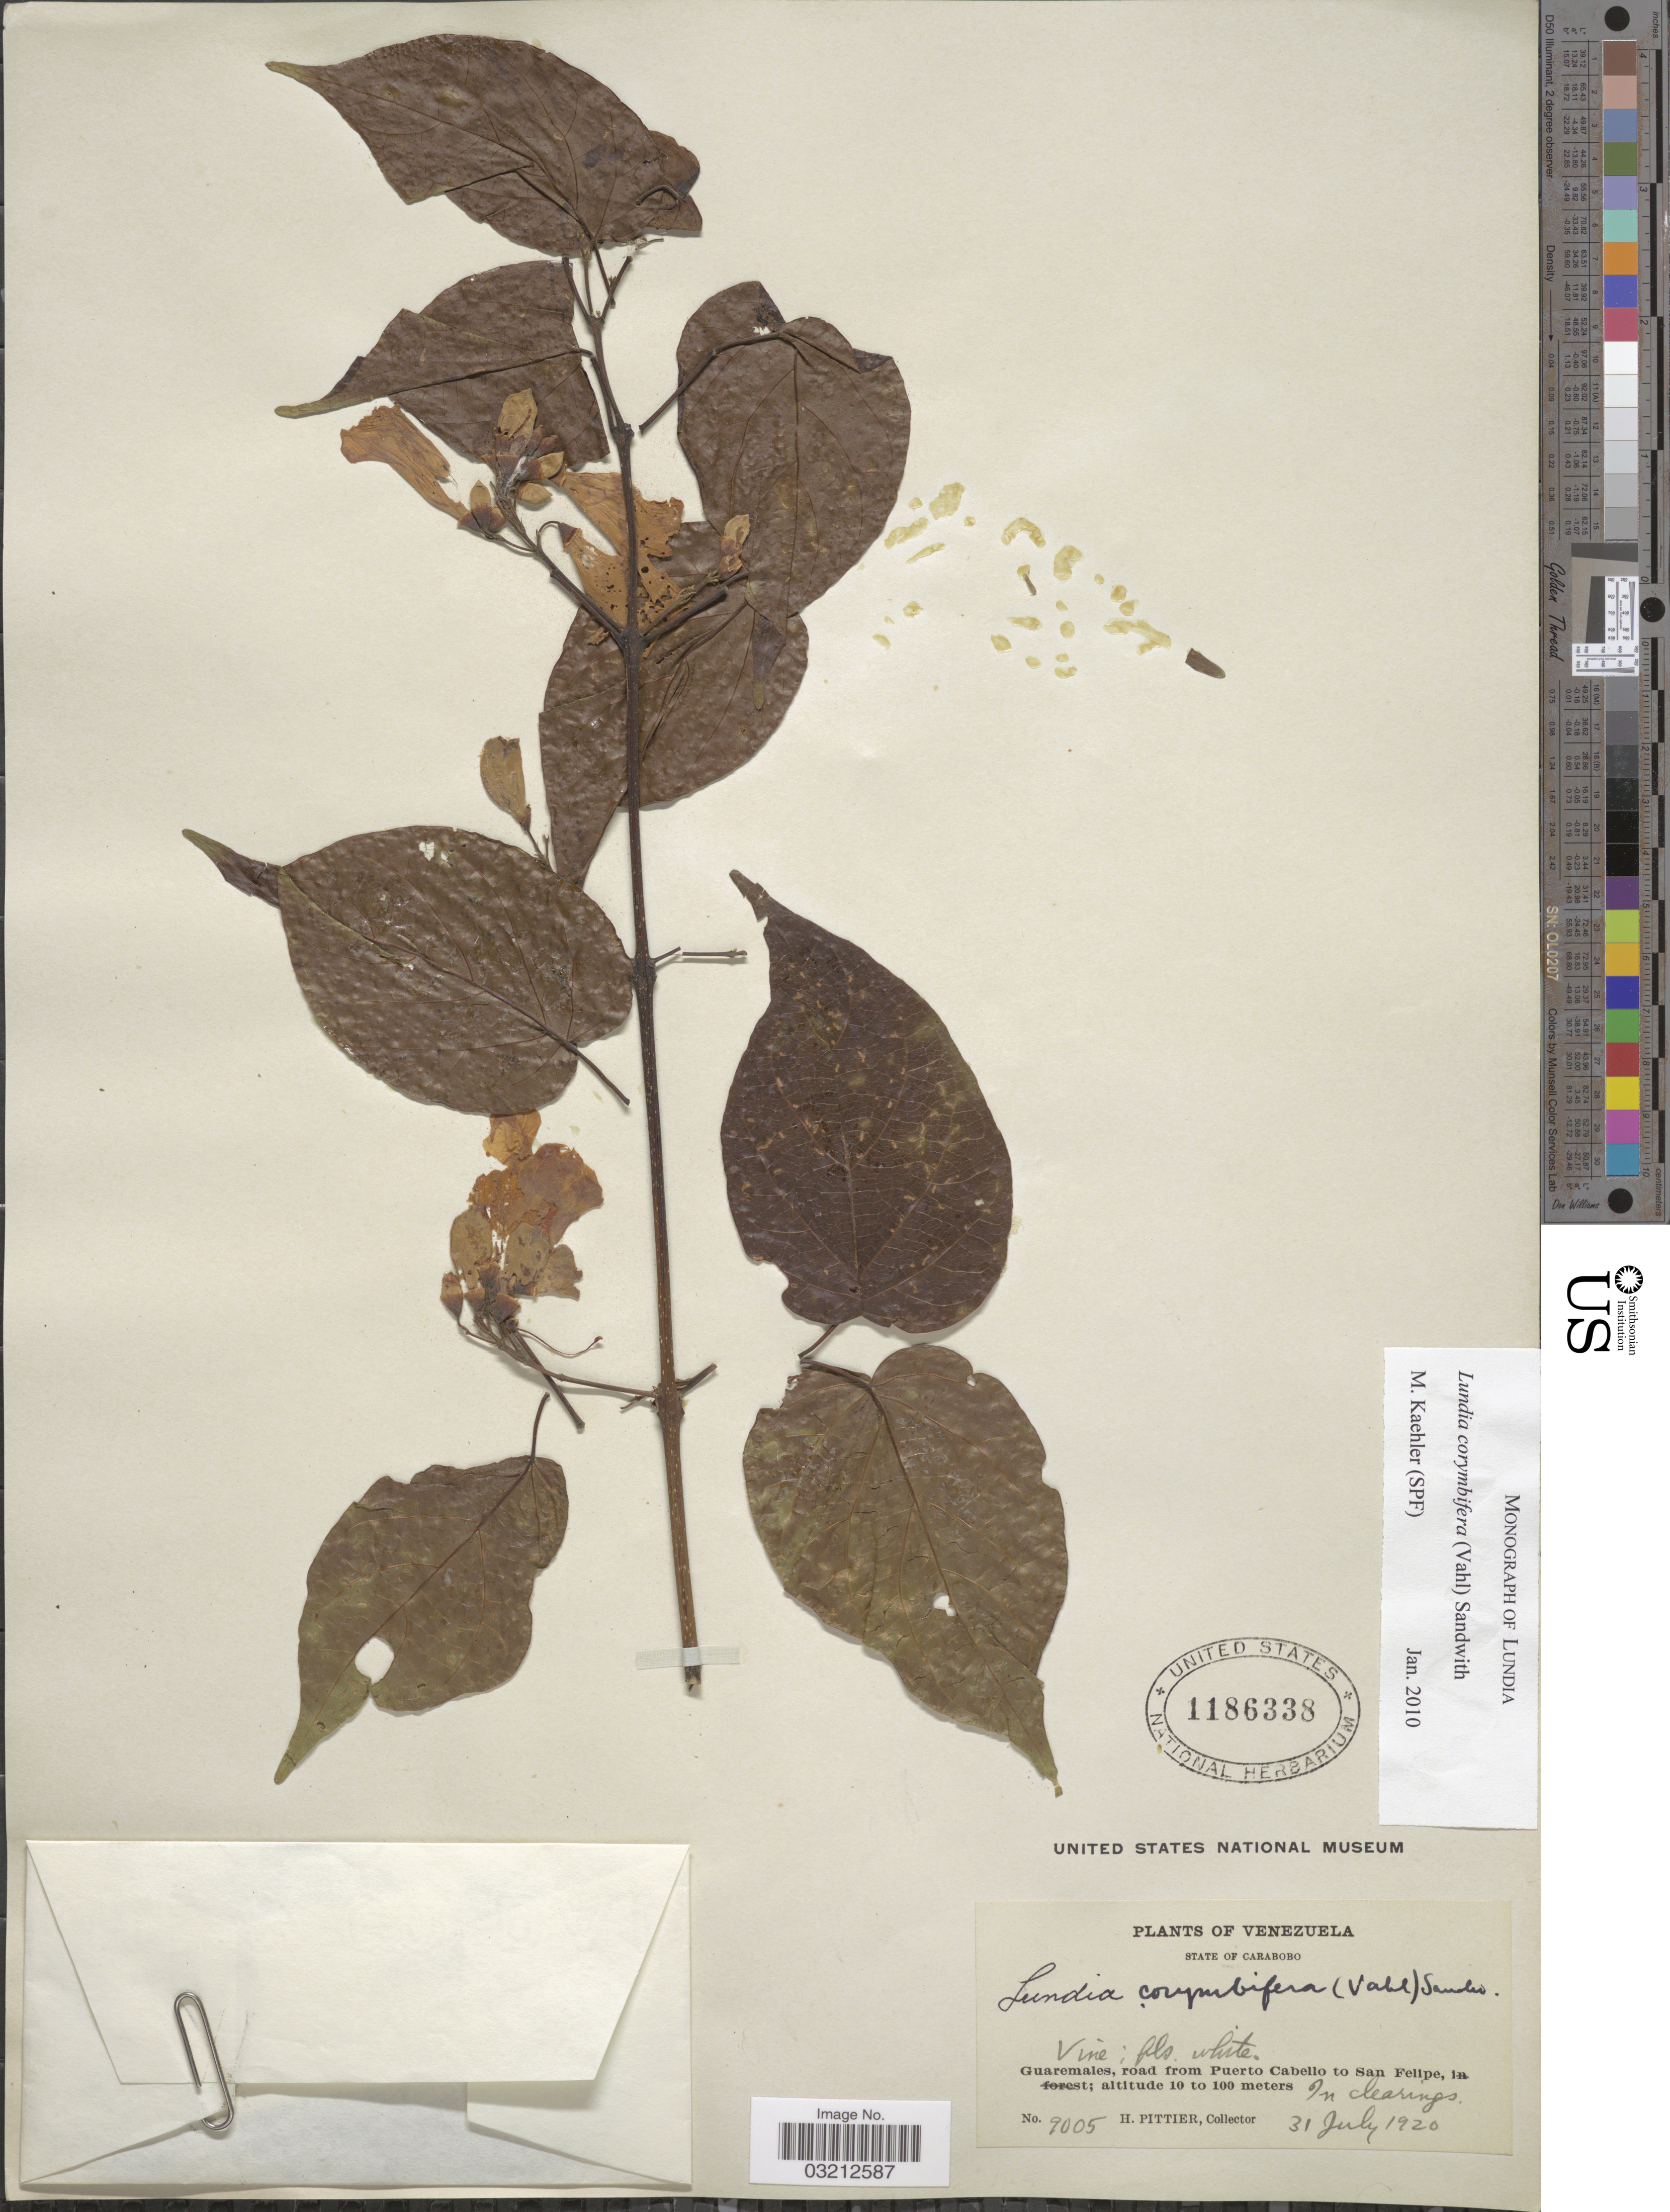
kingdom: Plantae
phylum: Tracheophyta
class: Magnoliopsida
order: Lamiales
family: Bignoniaceae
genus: Lundia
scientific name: Lundia corymbifera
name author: (Vahl) Sandwith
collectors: H. F. Pittier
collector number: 9005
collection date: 1920-07-31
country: Venezuela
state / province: Carabobo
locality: Guaremales, road from Puerto Cabello to San Felipe.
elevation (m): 10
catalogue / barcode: US 1186338